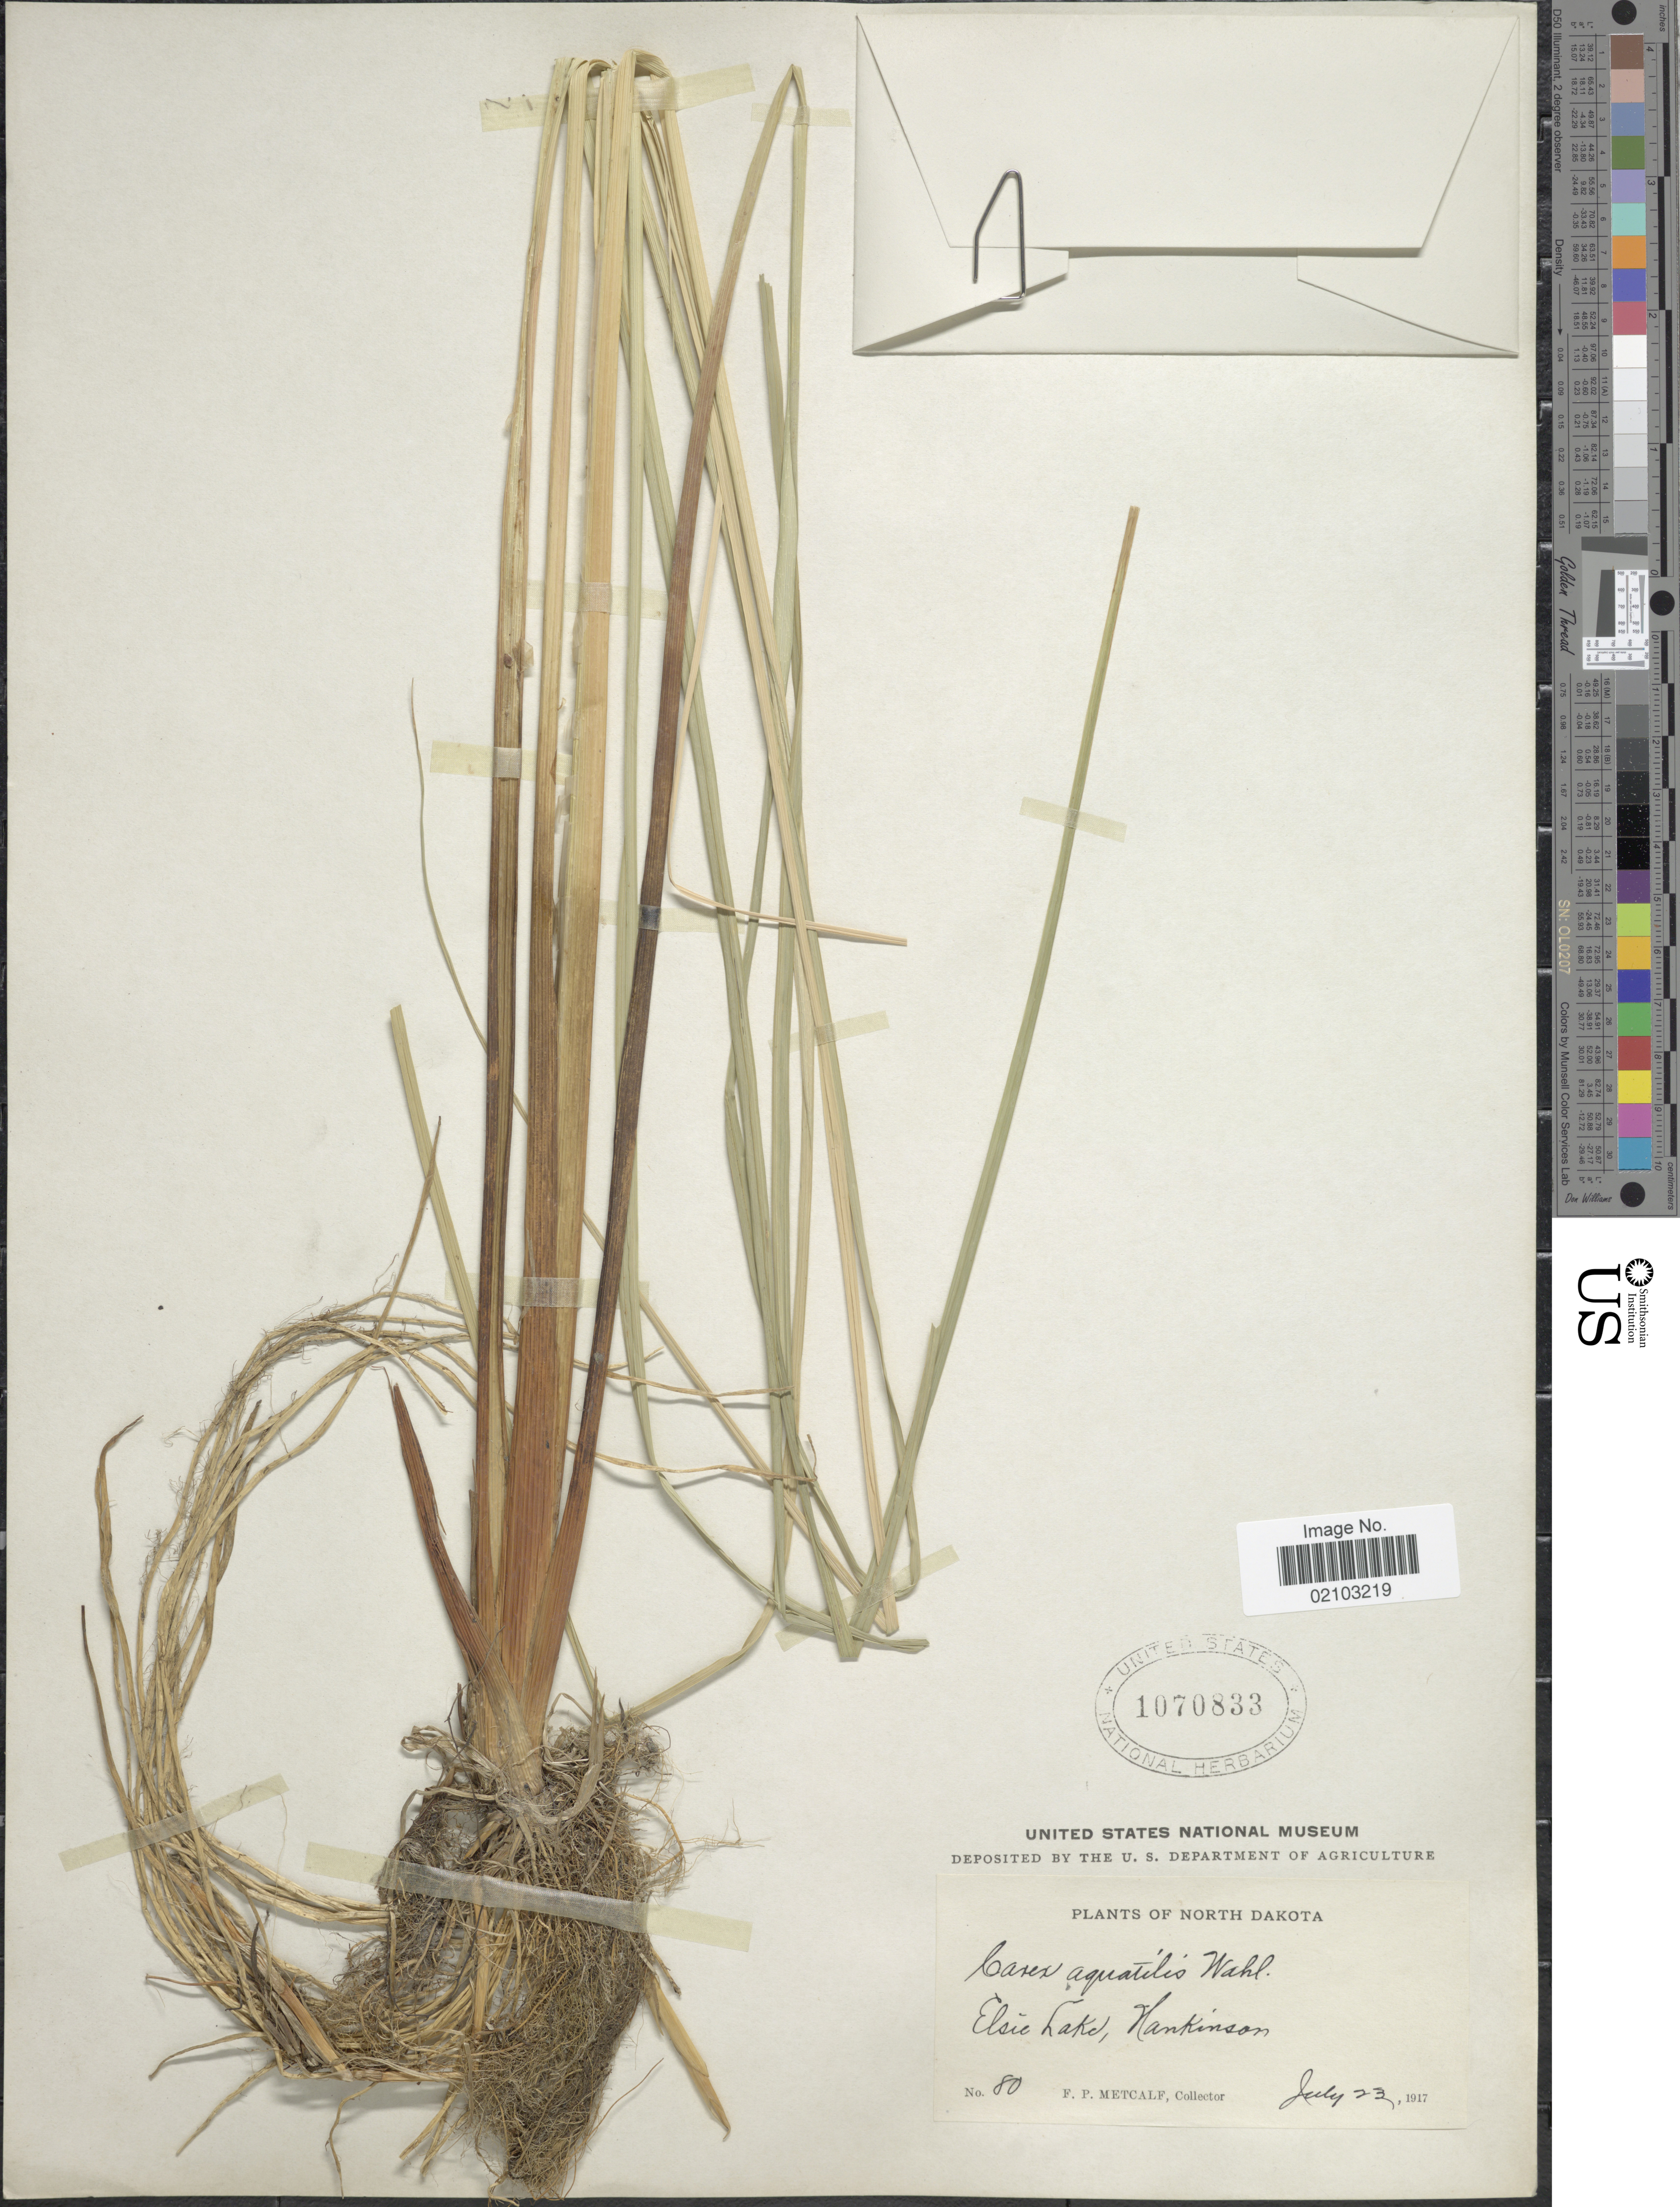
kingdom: Plantae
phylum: Tracheophyta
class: Liliopsida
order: Poales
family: Cyperaceae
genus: Carex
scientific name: Carex aquatilis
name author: Wahlenb.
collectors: F. Metcalf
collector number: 80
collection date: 1917-07-23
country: United States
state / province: North Dakota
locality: Elsie Lake, Hankinson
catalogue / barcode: US 1070833